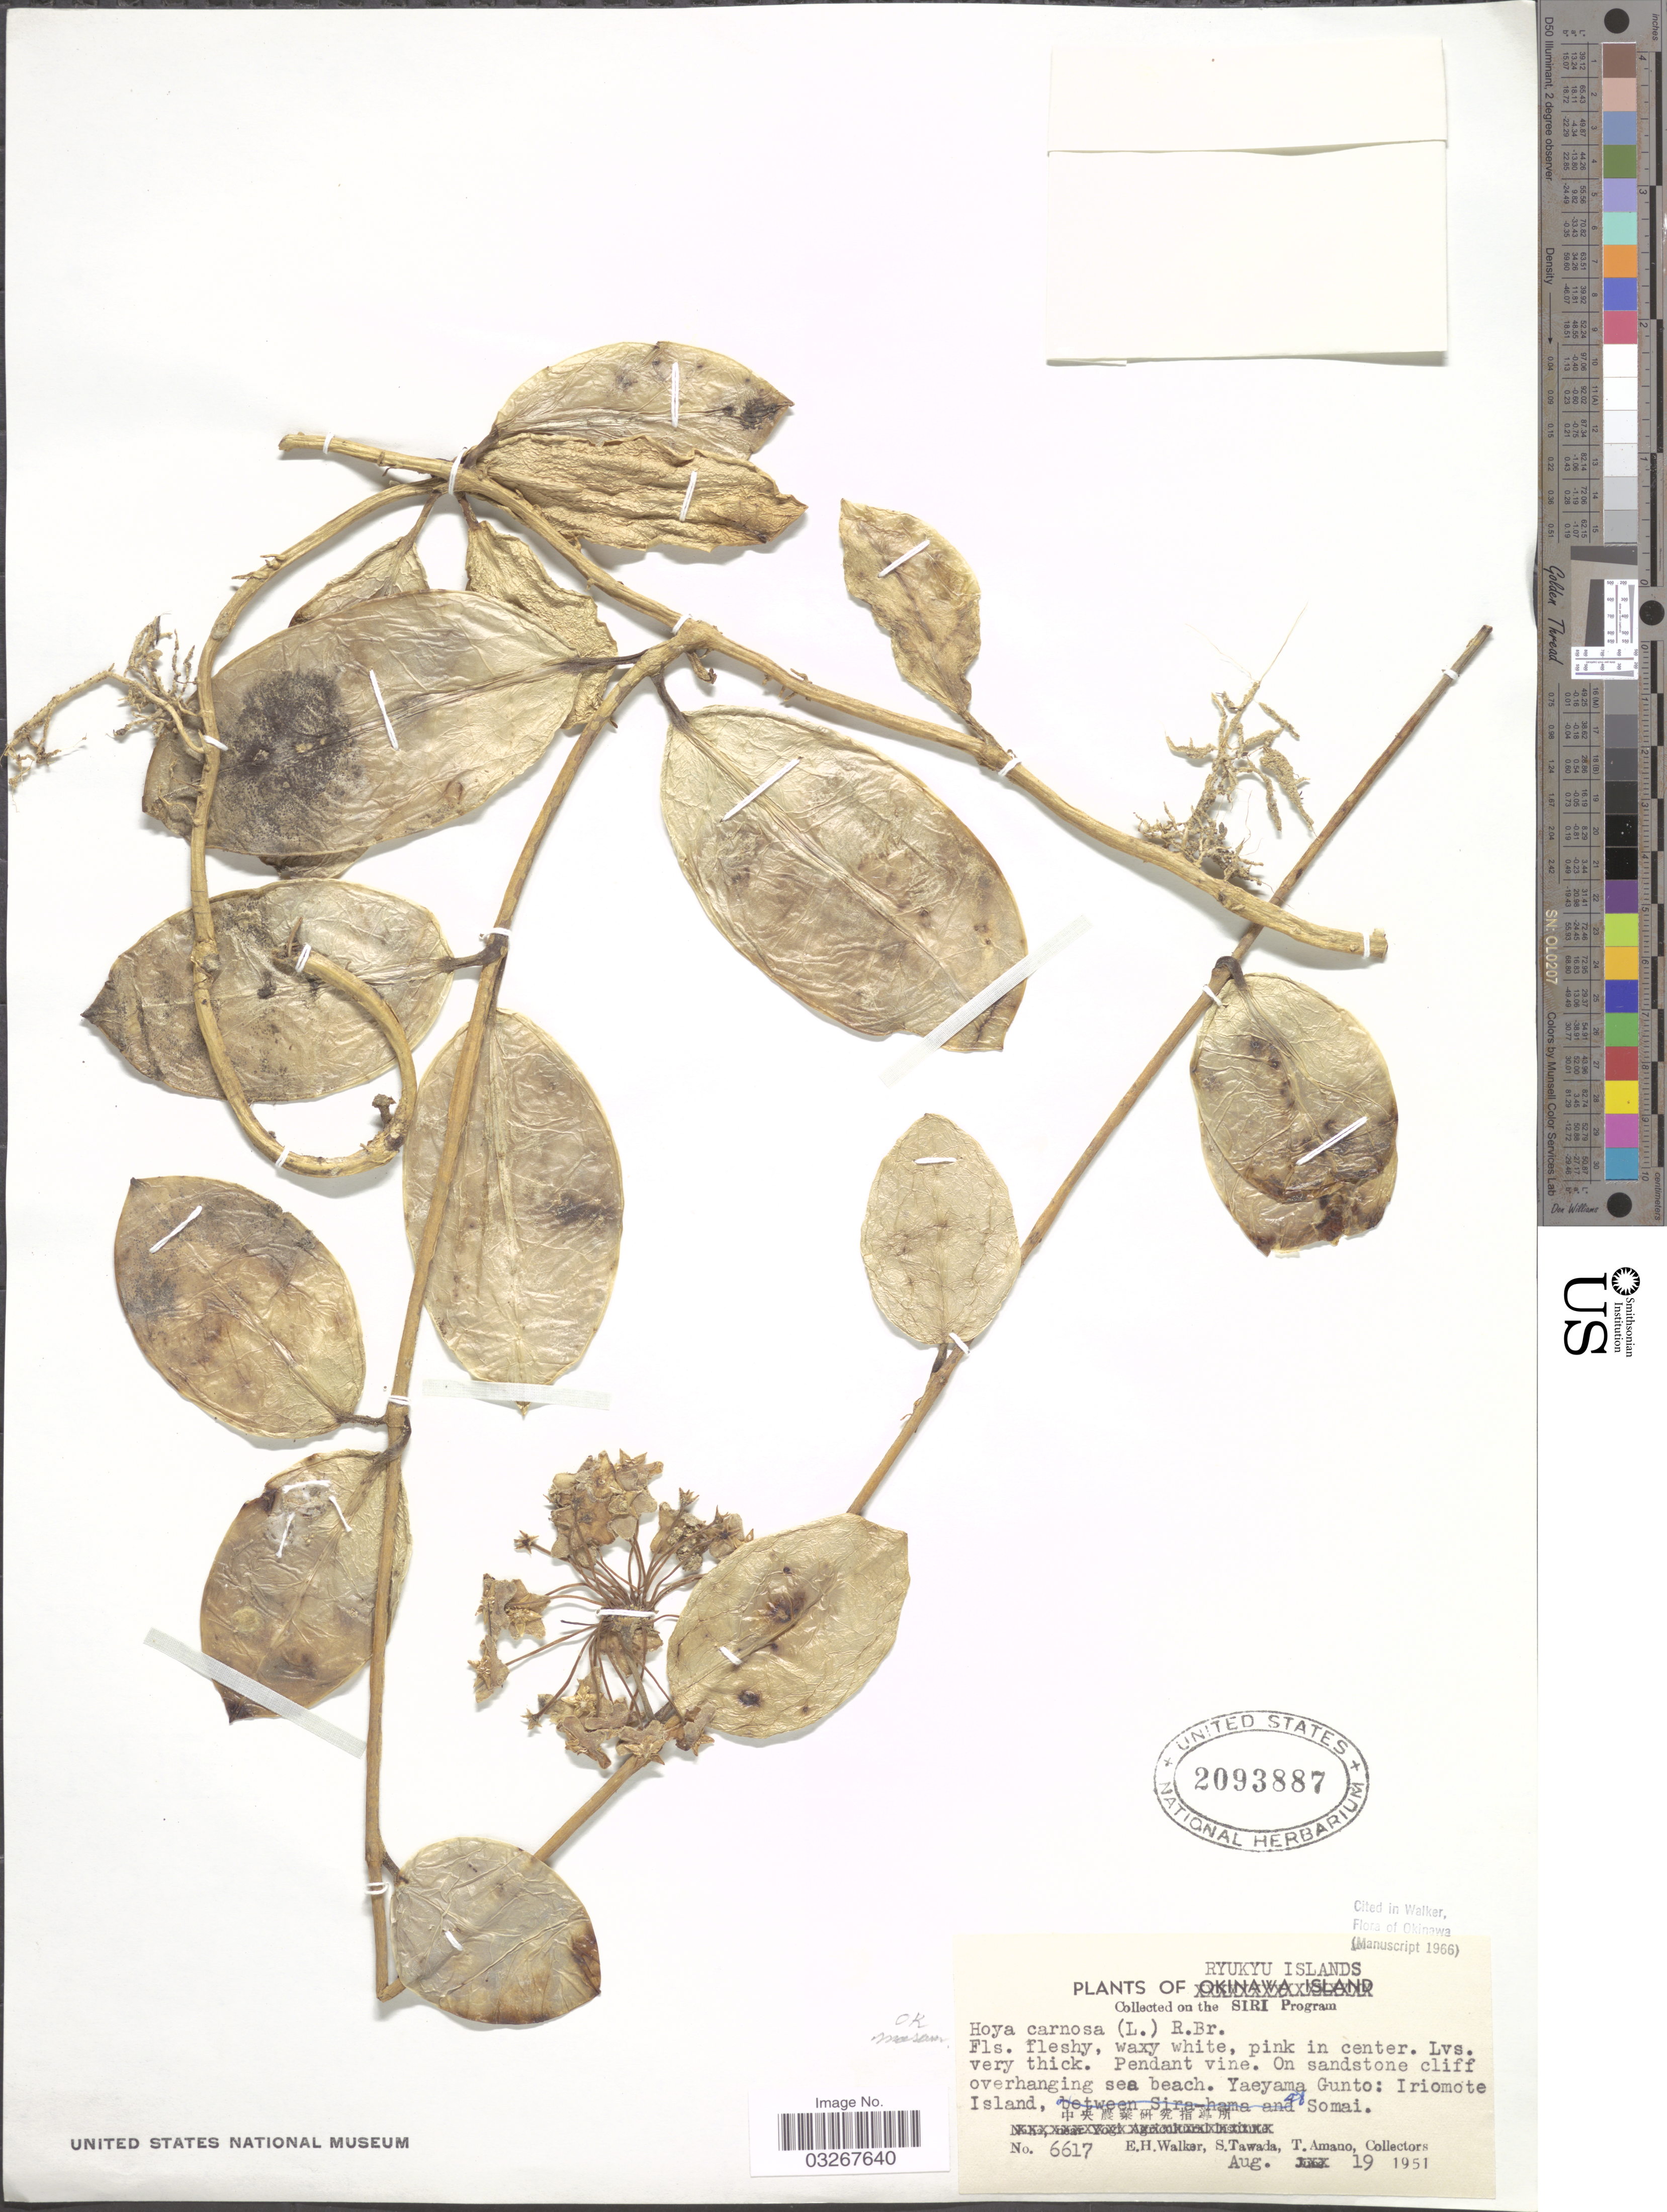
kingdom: Plantae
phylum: Tracheophyta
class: Magnoliopsida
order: Gentianales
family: Apocynaceae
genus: Hoya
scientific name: Hoya carnosa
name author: (L. f.) R. Br.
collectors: E. H. Walker, S. Tawada & T. Amano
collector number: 6617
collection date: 1951-08-19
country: Japan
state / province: Okinawa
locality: Ryukyu Islands, Yaeyama Gunto: Iriomote Island, Somai.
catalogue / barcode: US 2093887